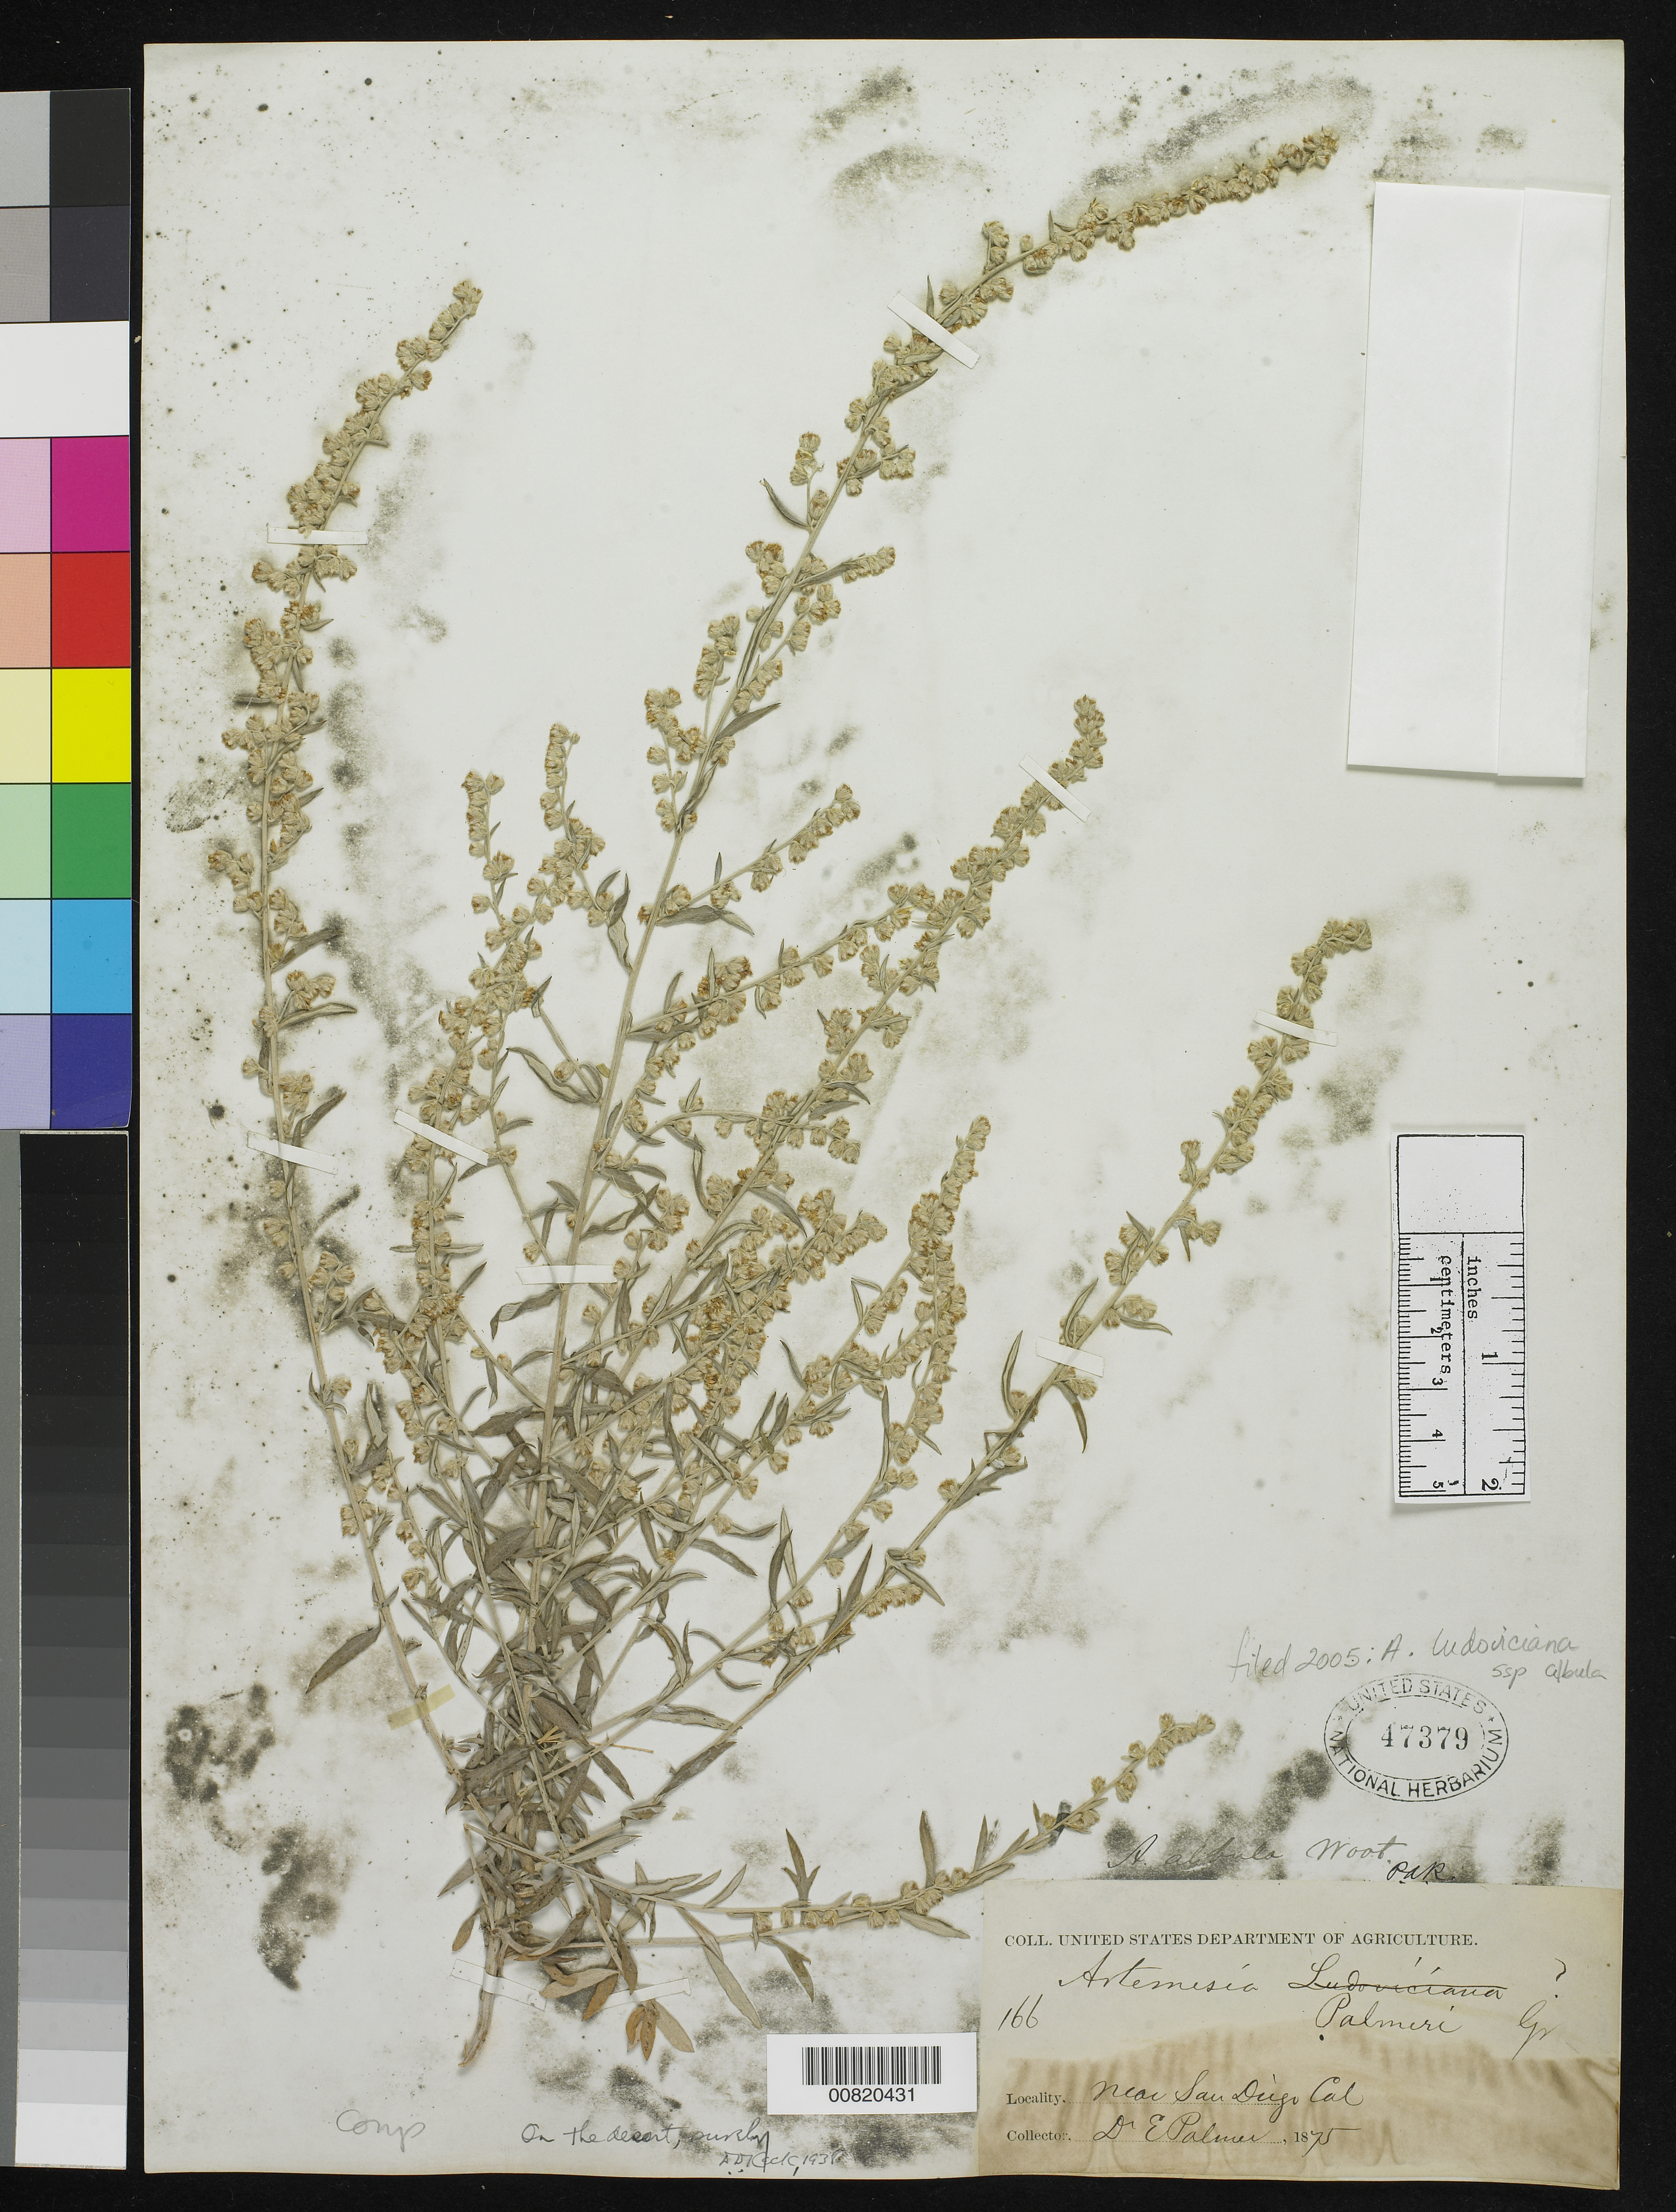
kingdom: Plantae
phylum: Tracheophyta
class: Magnoliopsida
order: Asterales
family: Asteraceae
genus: Artemisia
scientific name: Artemisia ludoviciana subsp. albula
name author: (Wooton) D.D. Keck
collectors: E. Palmer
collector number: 166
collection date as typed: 1875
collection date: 1875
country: United States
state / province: California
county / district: San Diego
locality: Near San Diego, California.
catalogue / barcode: US 47379